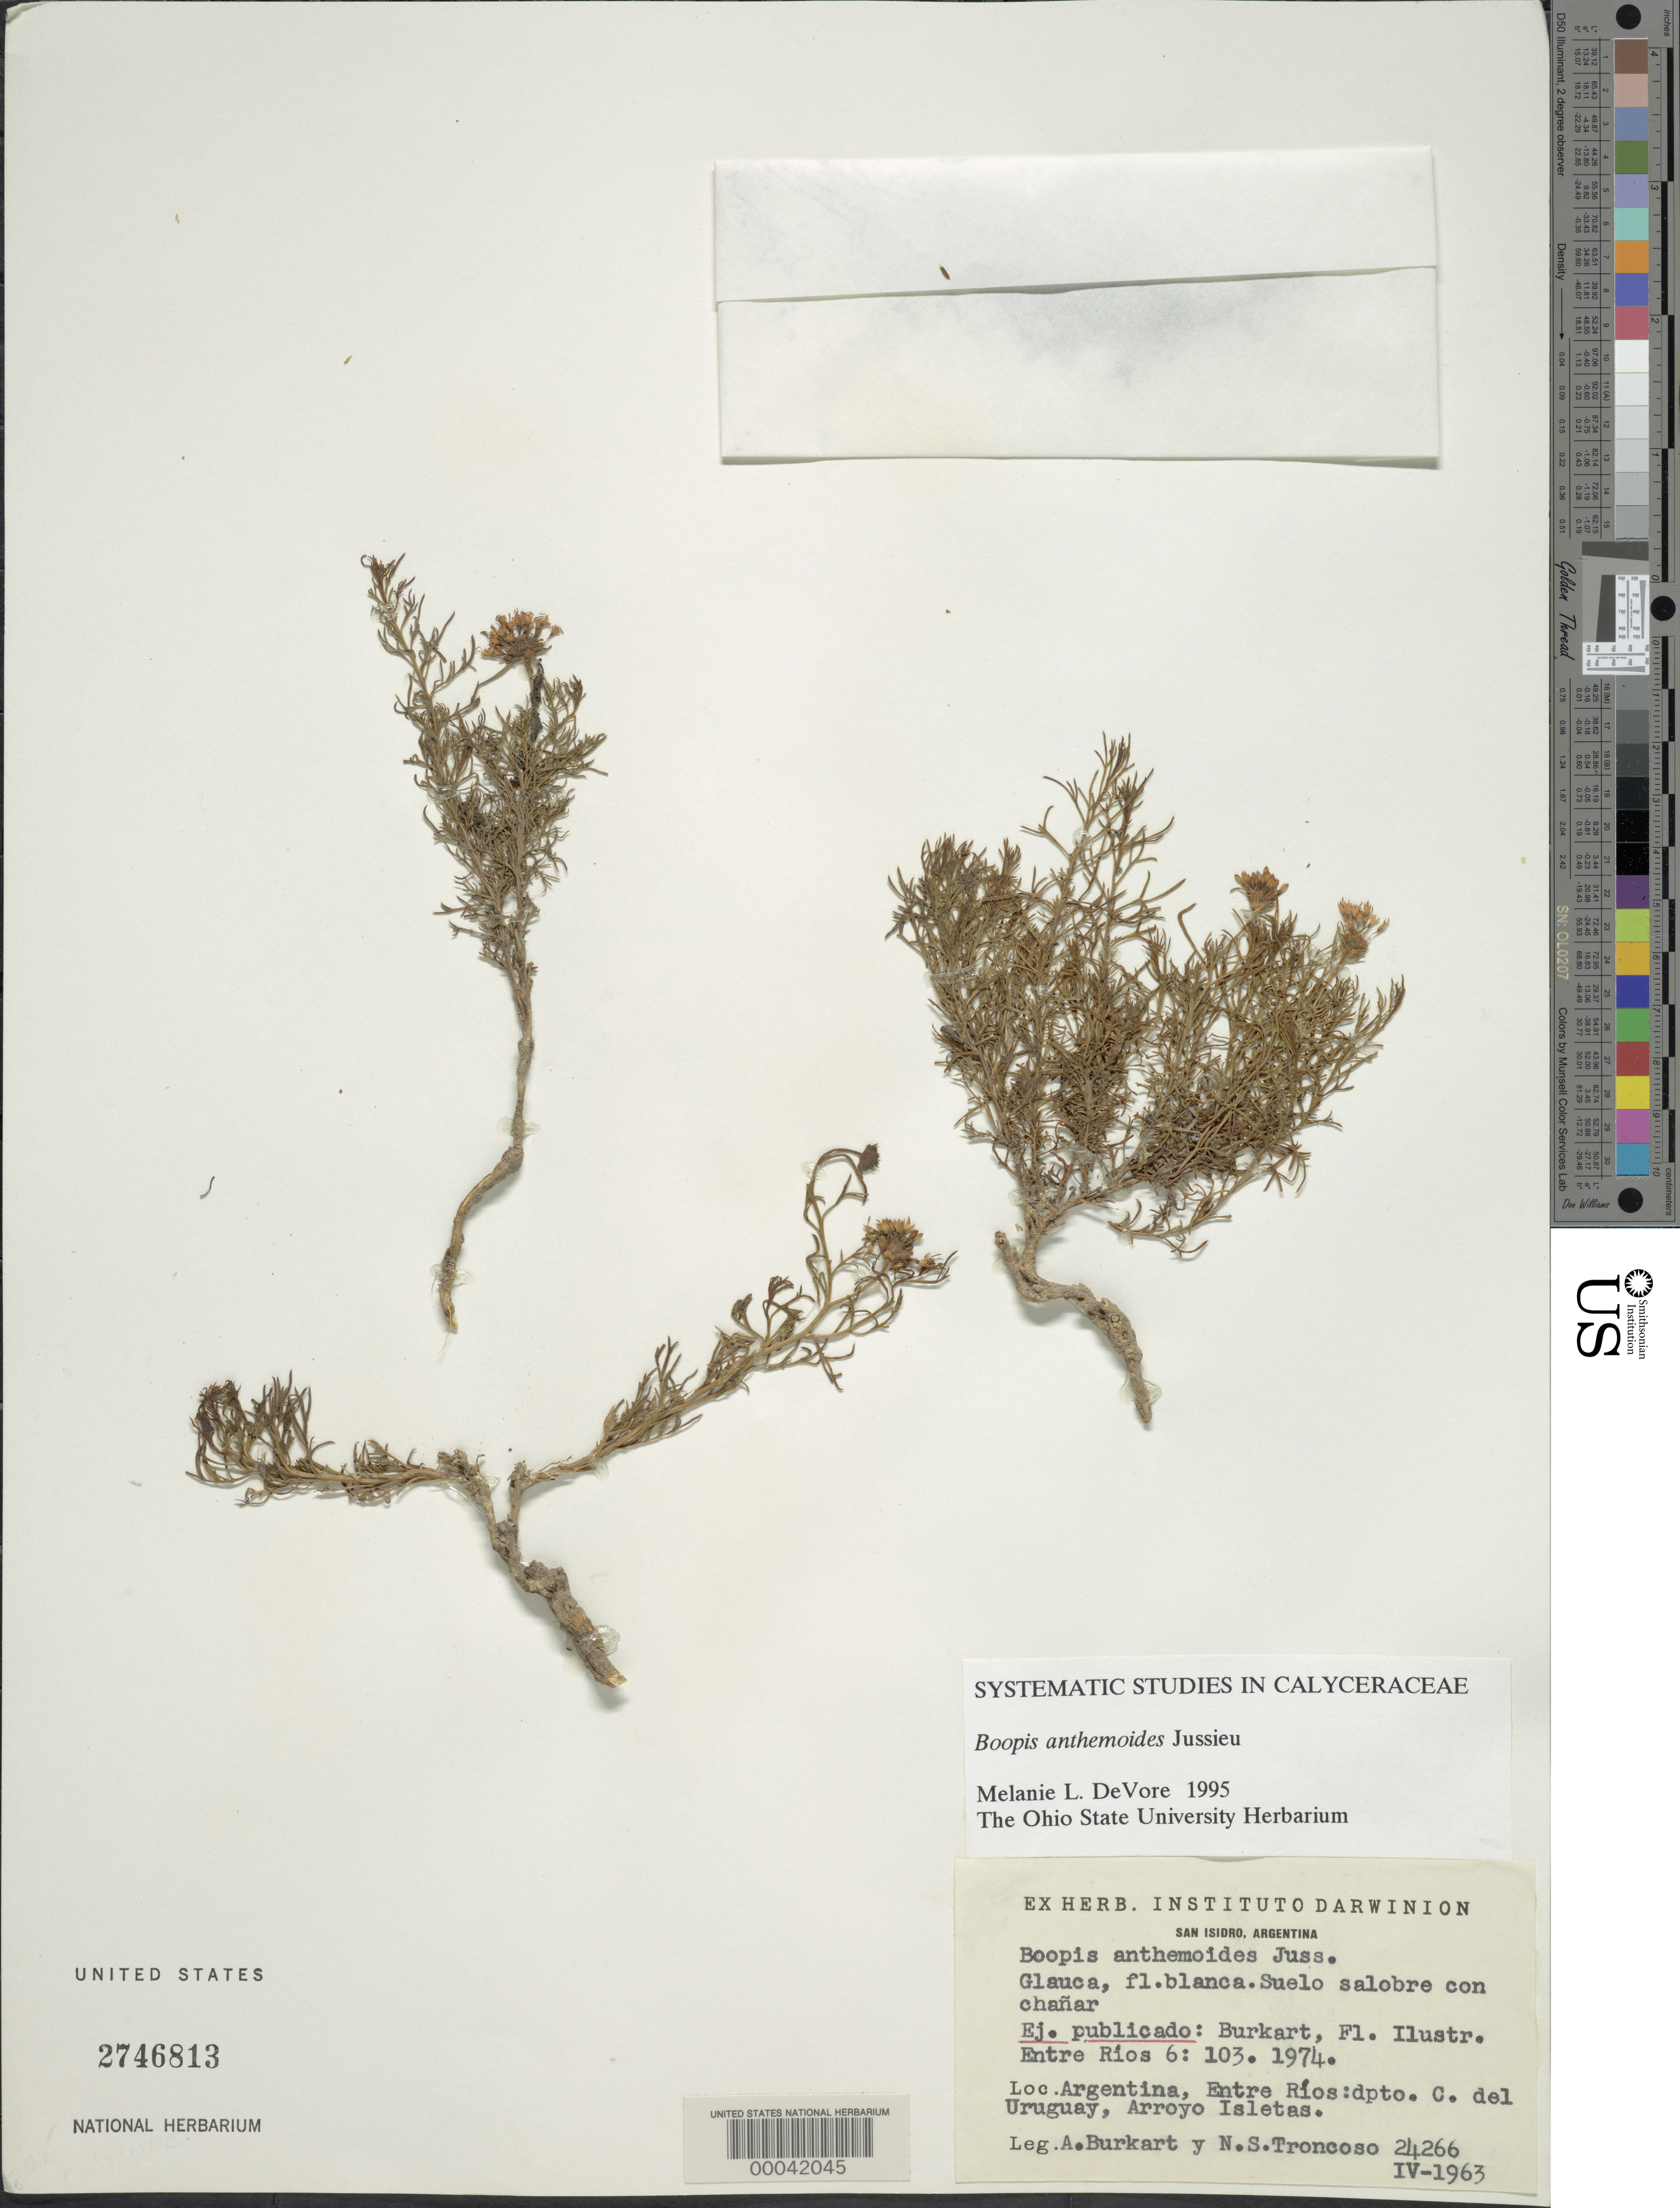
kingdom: Plantae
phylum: Tracheophyta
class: Magnoliopsida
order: Asterales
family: Calyceraceae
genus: Boopis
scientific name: Boopis anthemoides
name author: Juss.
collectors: A. E. Burkart & N. Troncoso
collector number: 24266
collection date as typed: Apr 1963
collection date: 1963-04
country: Argentina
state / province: Buenos Aires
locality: Concepción del Uruguay department (?), san isidro. [concepción del Uruguay is a department of entre ríos, not Buenos Aires.]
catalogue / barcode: US 2746813